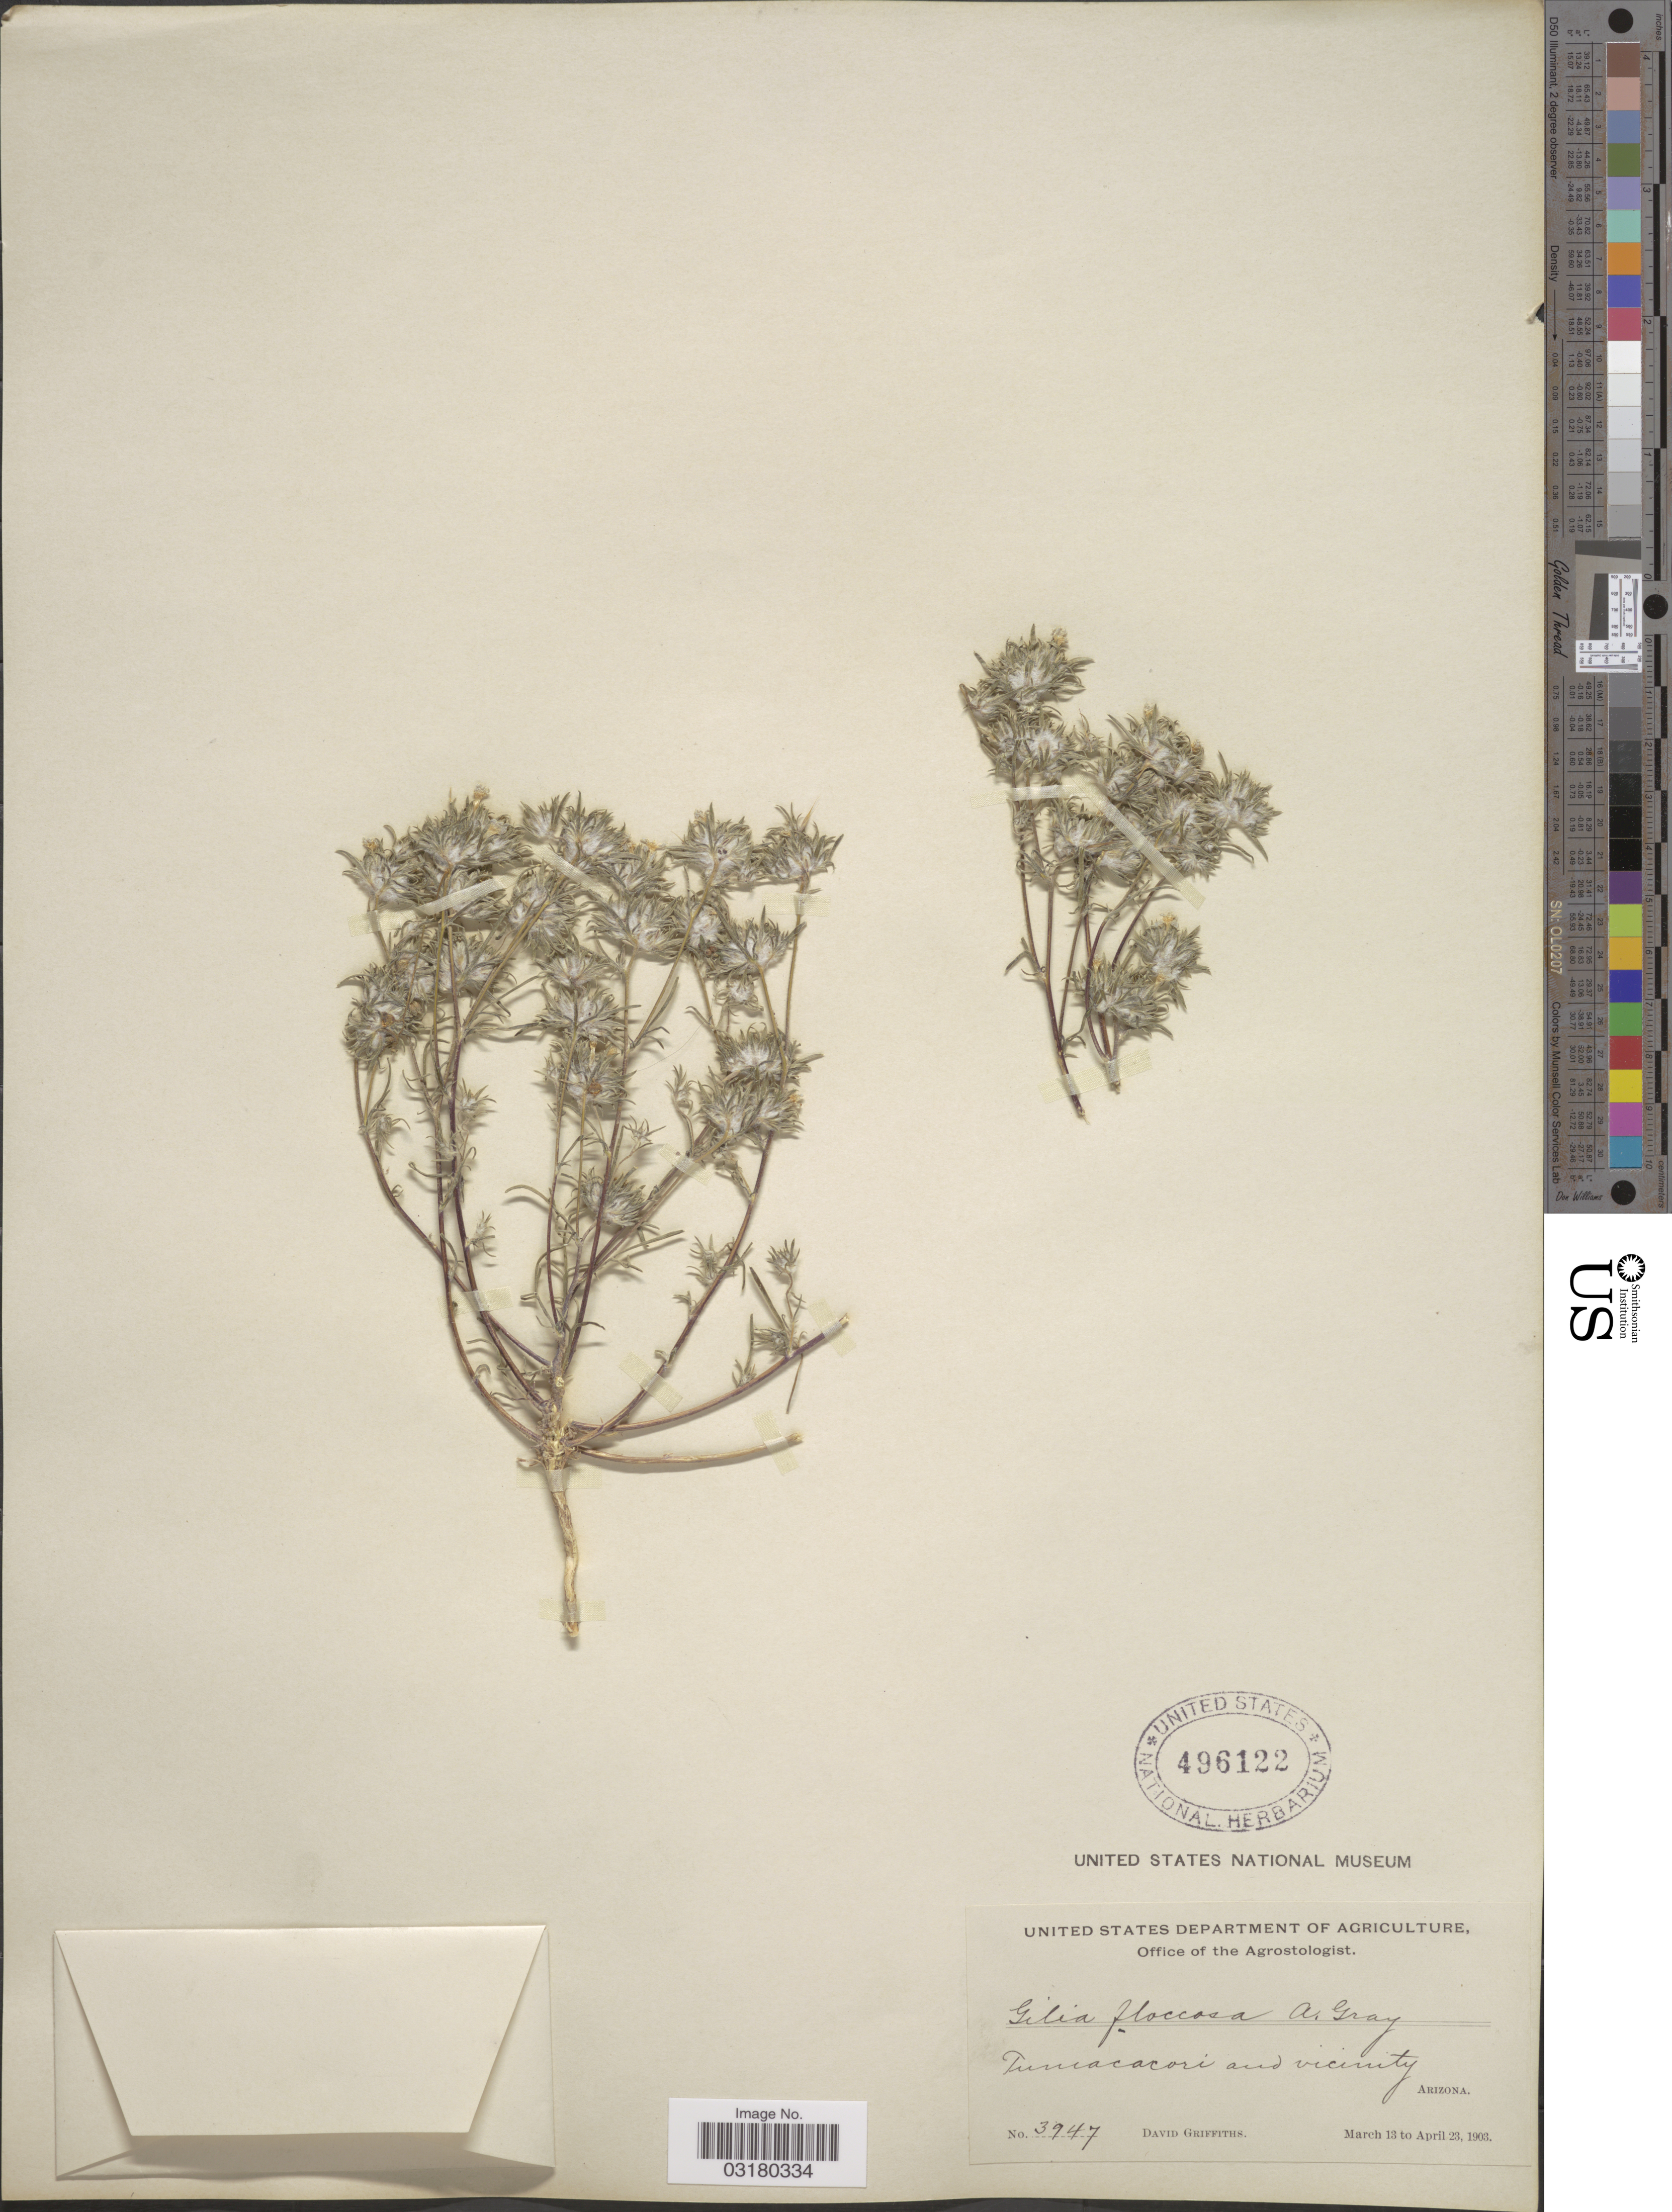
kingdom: Plantae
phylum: Tracheophyta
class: Magnoliopsida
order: Ericales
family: Polemoniaceae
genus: Eriastrum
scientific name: Eriastrum diffusum subsp. diffusum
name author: (A. Gray) H. Mason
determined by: Strong, Mark T., (BOT), Smithsonian Institution - National Museum of Natural History (UNITED STATES)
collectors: D. Griffiths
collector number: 3947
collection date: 1903-03-13/1903-04-23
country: United States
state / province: Arizona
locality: Tumacacori and vicinity.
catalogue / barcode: US 496122